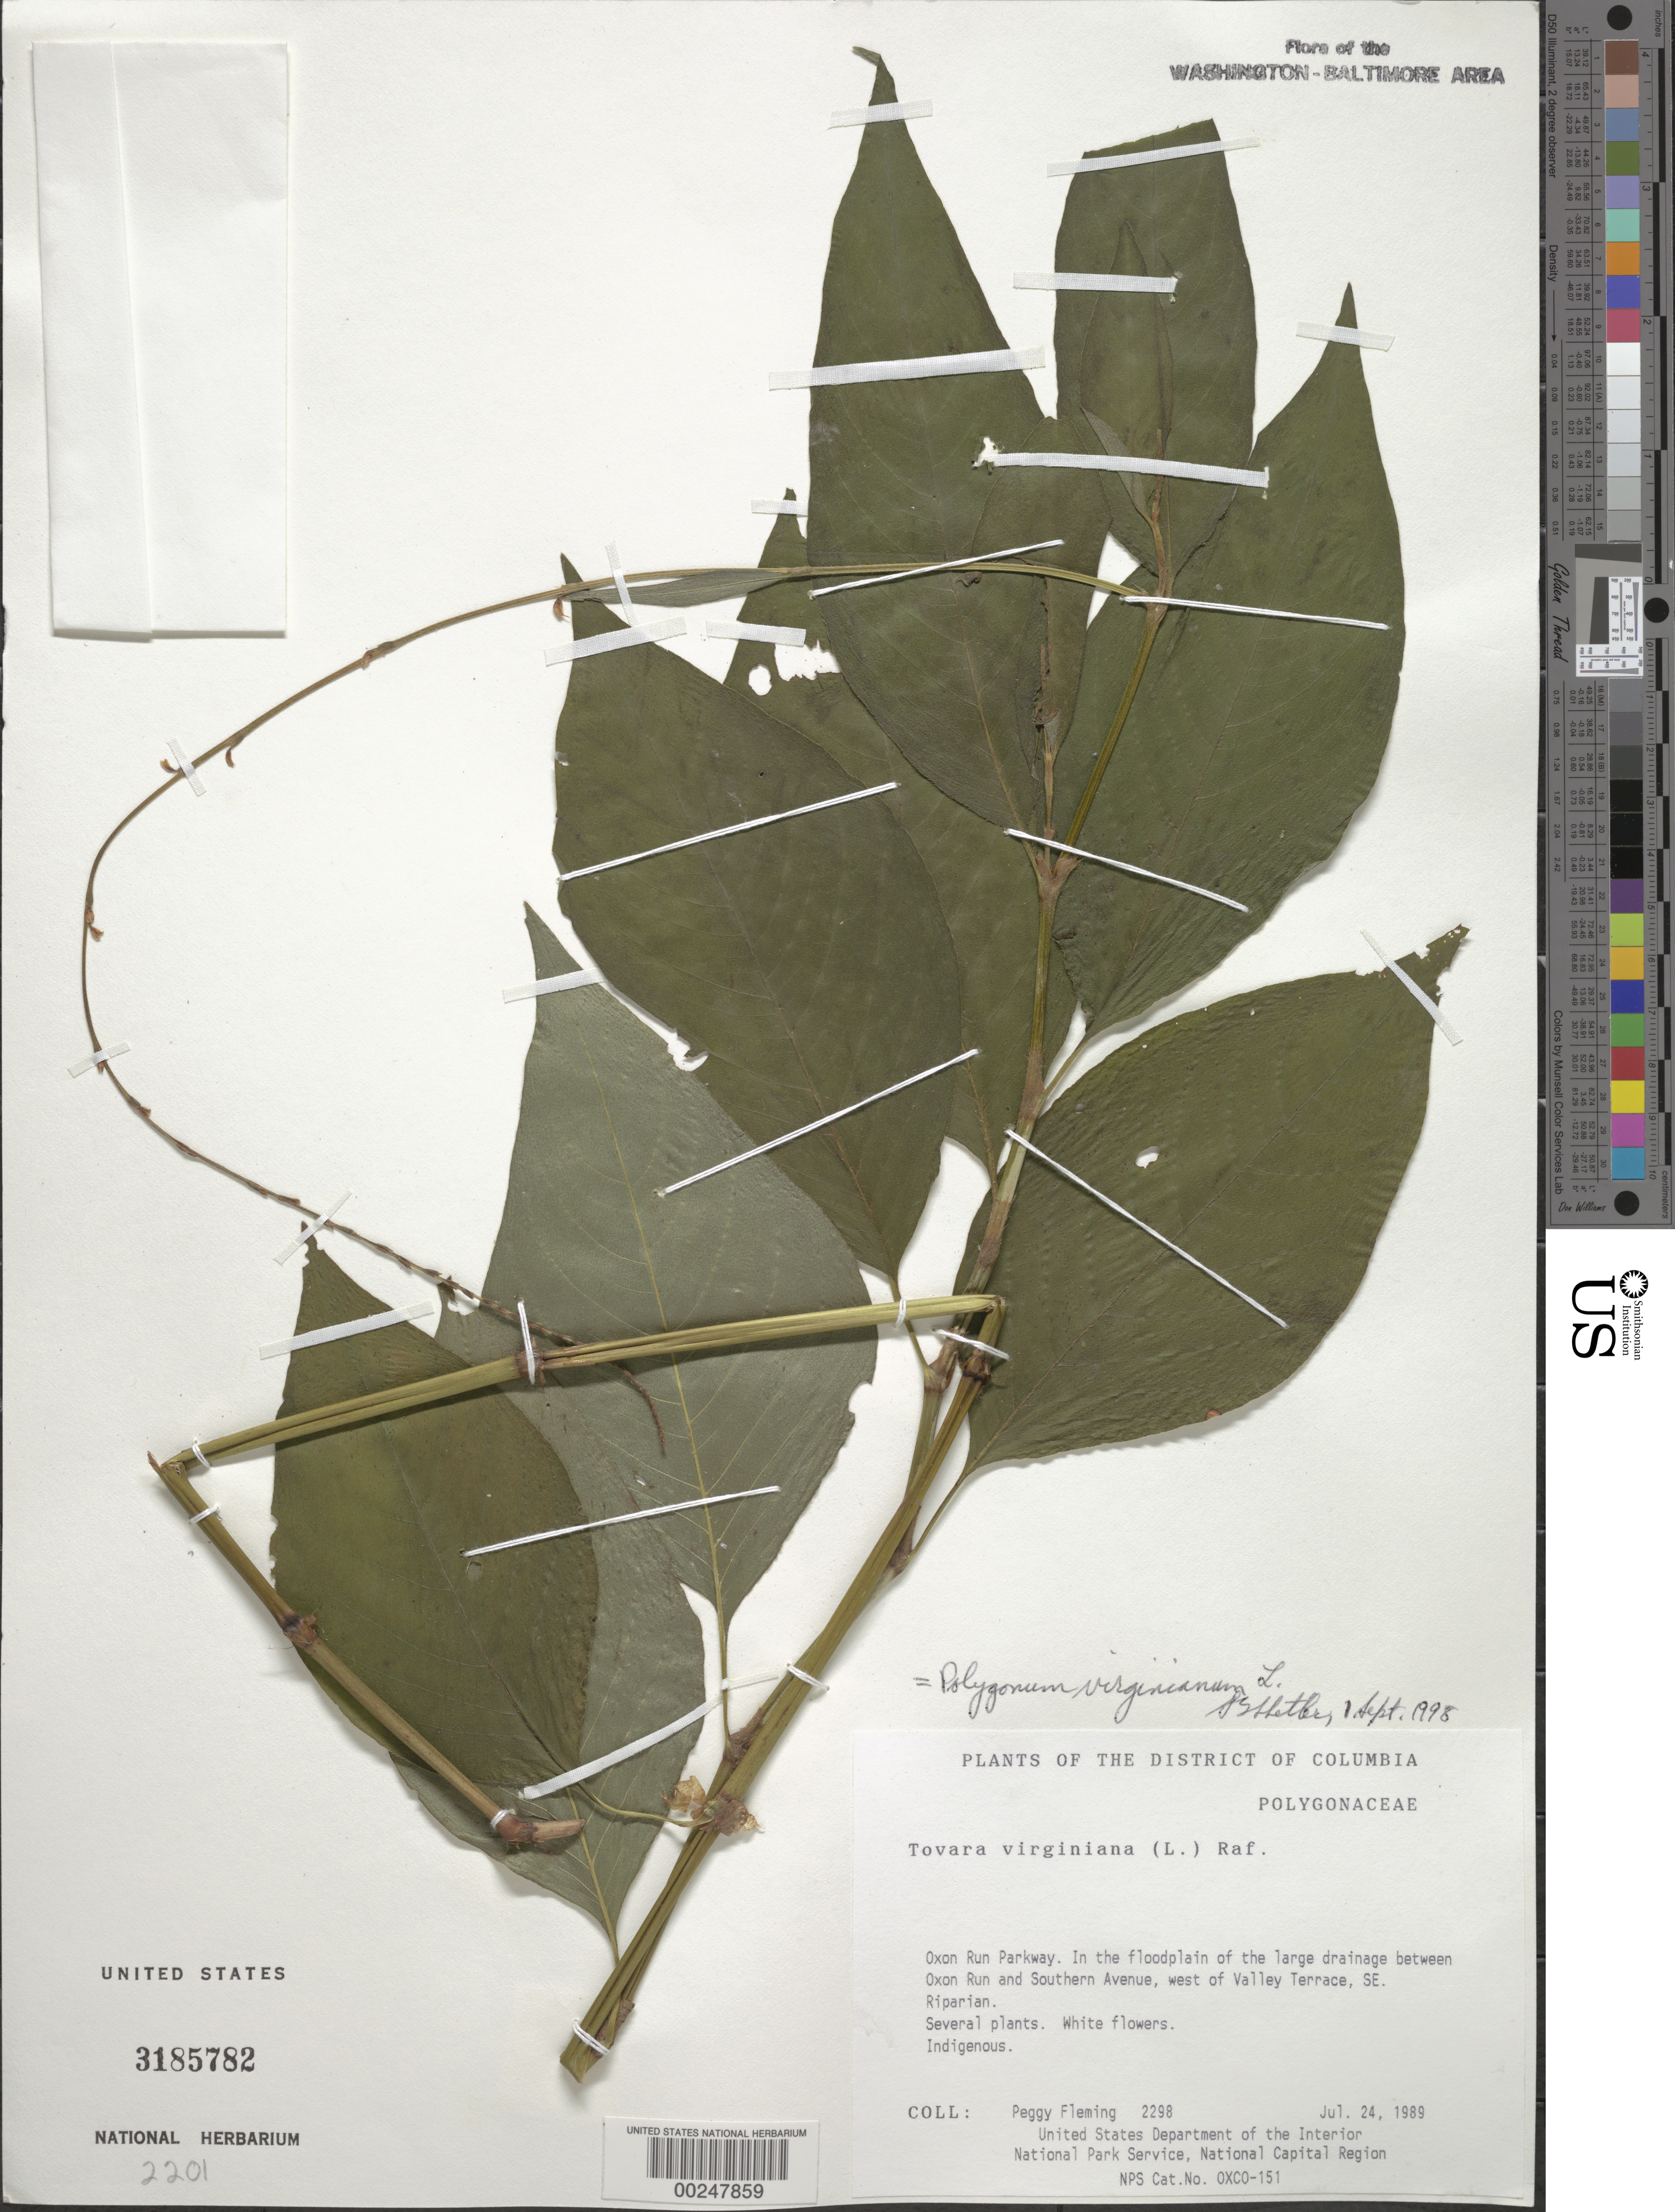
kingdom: Plantae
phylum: Tracheophyta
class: Magnoliopsida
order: Caryophyllales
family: Polygonaceae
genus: Persicaria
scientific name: Persicaria virginiana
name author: (L.) Gaertn.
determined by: Atha, D. E.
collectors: P. Fleming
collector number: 2298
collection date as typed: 24 Jul 1989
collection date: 1989-07-24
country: United States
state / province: District of Columbia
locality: Oxon Run Parkway, between Oxon Run and Southern Ave, W of Valley Terrace, SE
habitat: Drainage area to the floodplain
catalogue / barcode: US 3185782